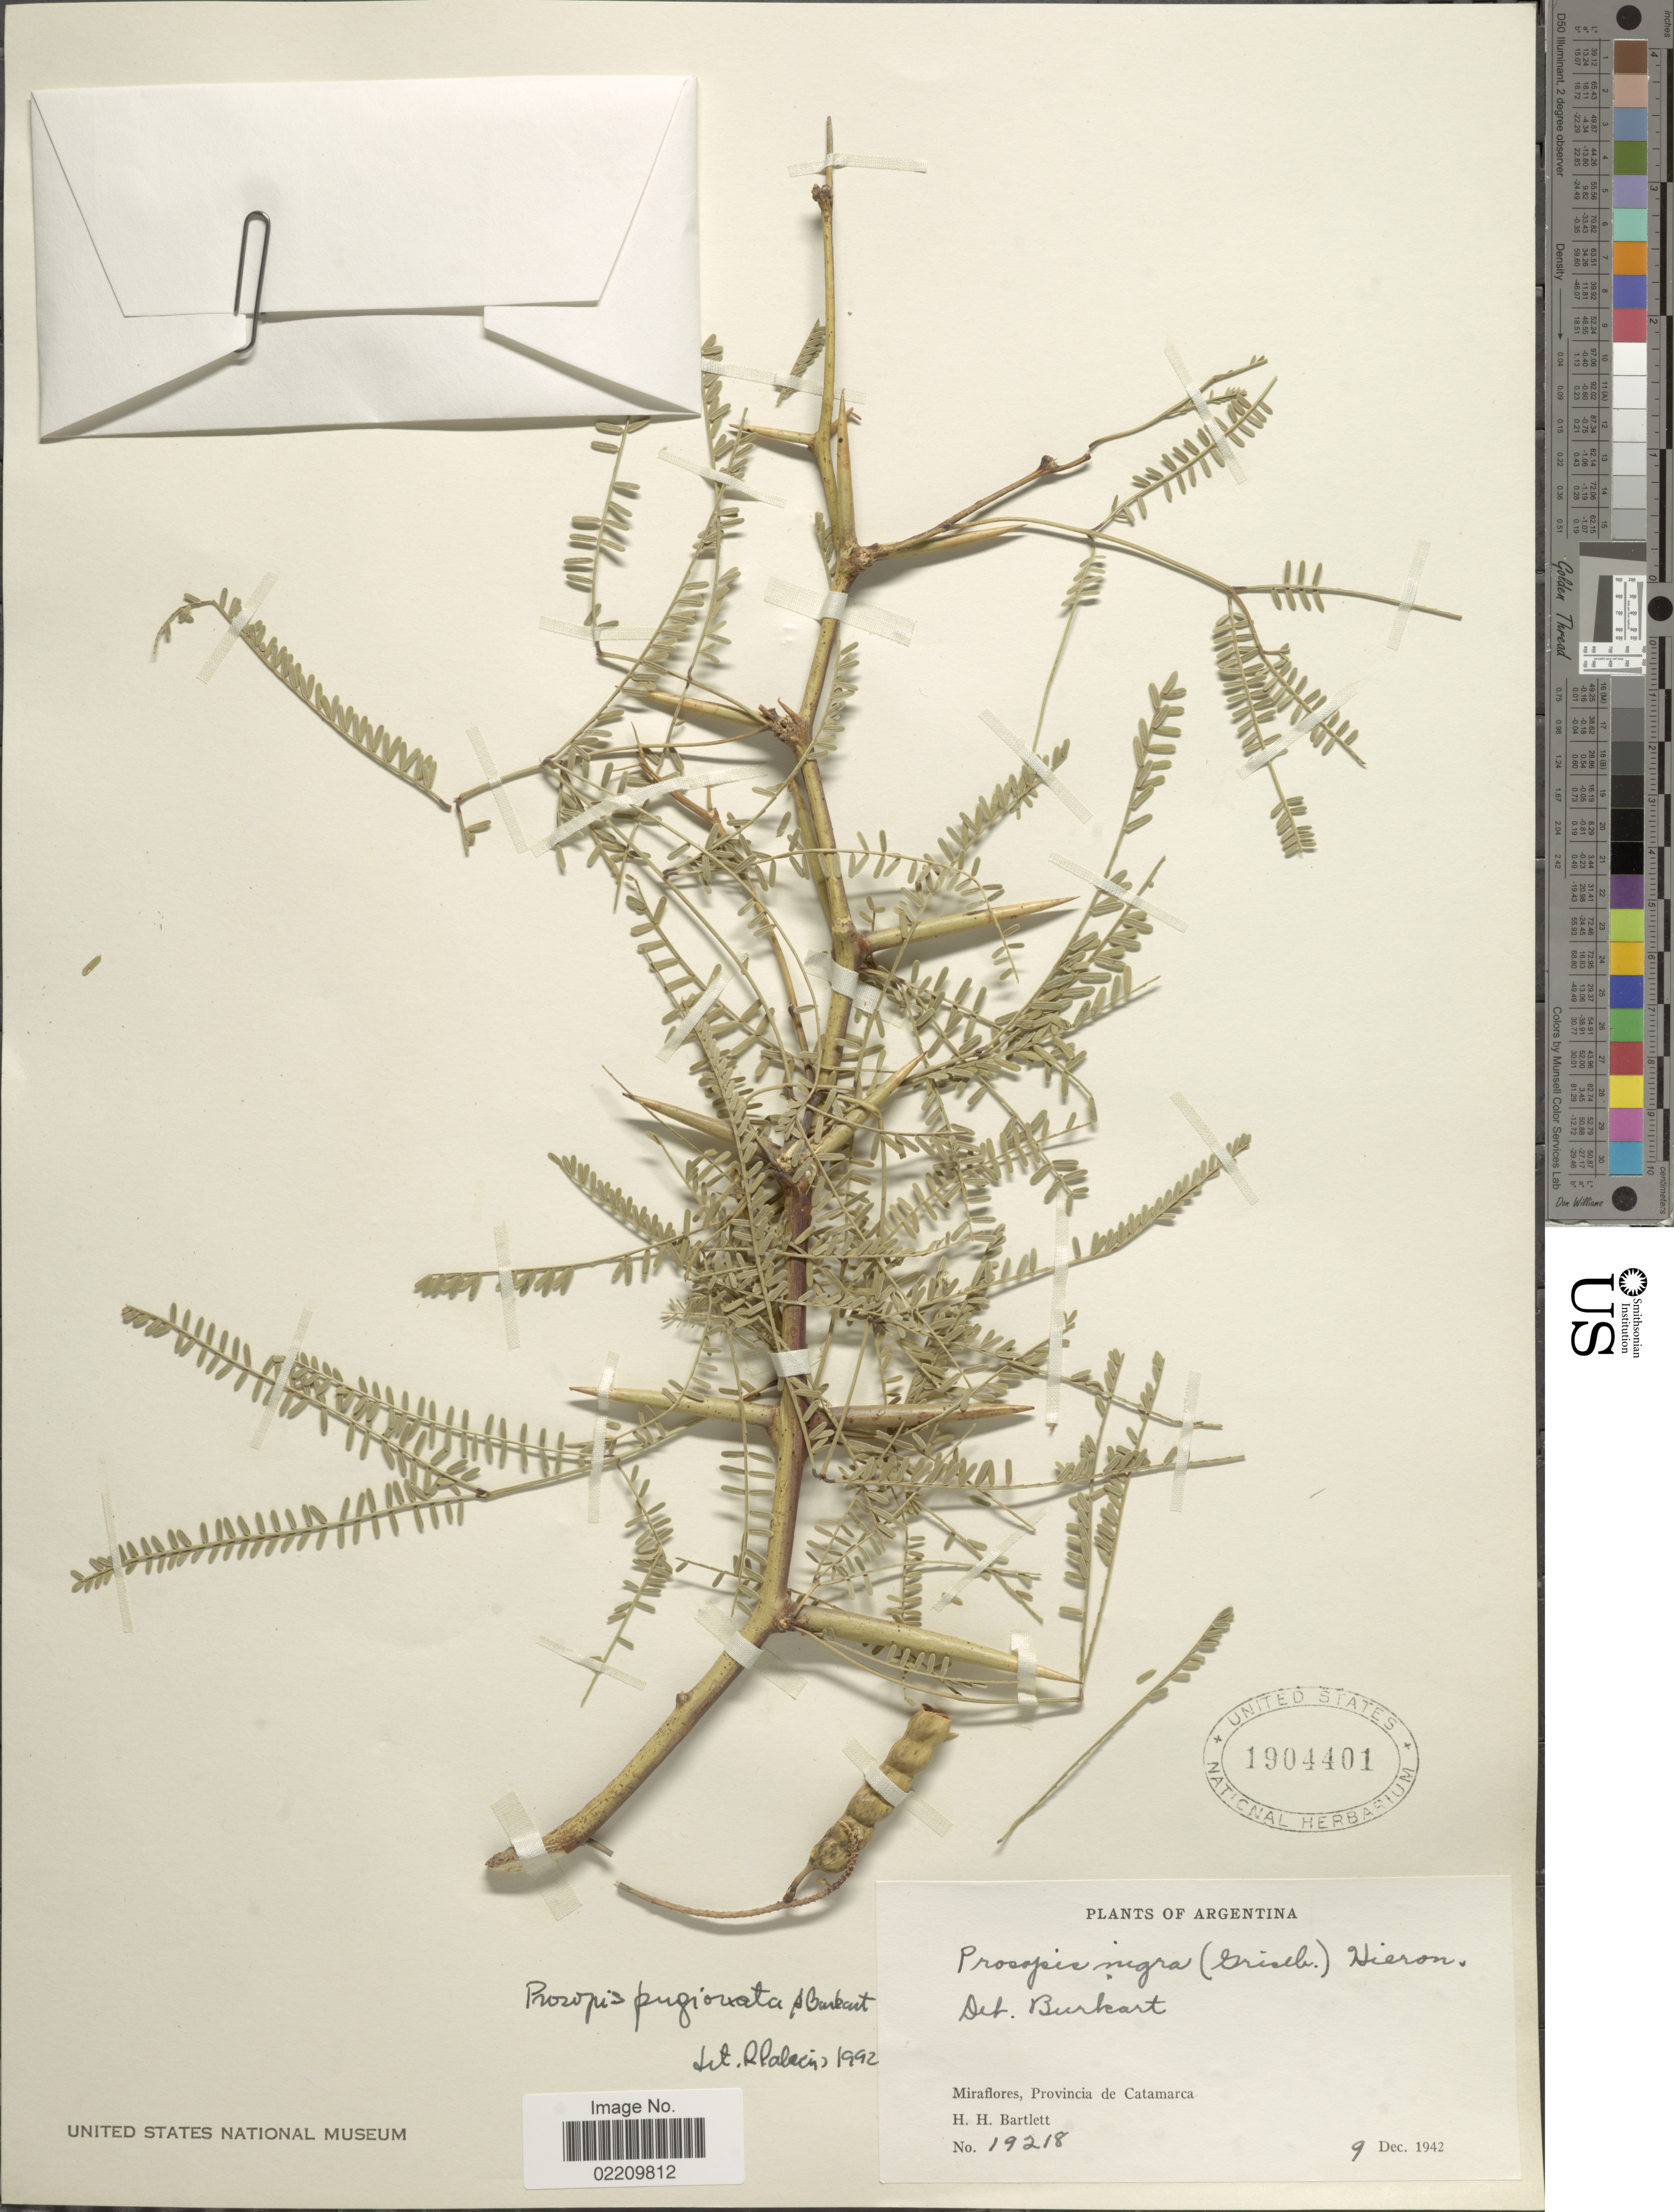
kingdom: Plantae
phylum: Tracheophyta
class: Magnoliopsida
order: Fabales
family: Fabaceae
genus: Neltuma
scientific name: Neltuma pugionata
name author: (Burkart) C. E. Hughes & G.P. Lewis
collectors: H. H. Bartlett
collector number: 19218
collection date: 1942-12-09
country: Argentina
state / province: Catamarca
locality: Miraflores, Provincia de Catamarca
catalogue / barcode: US 1904401